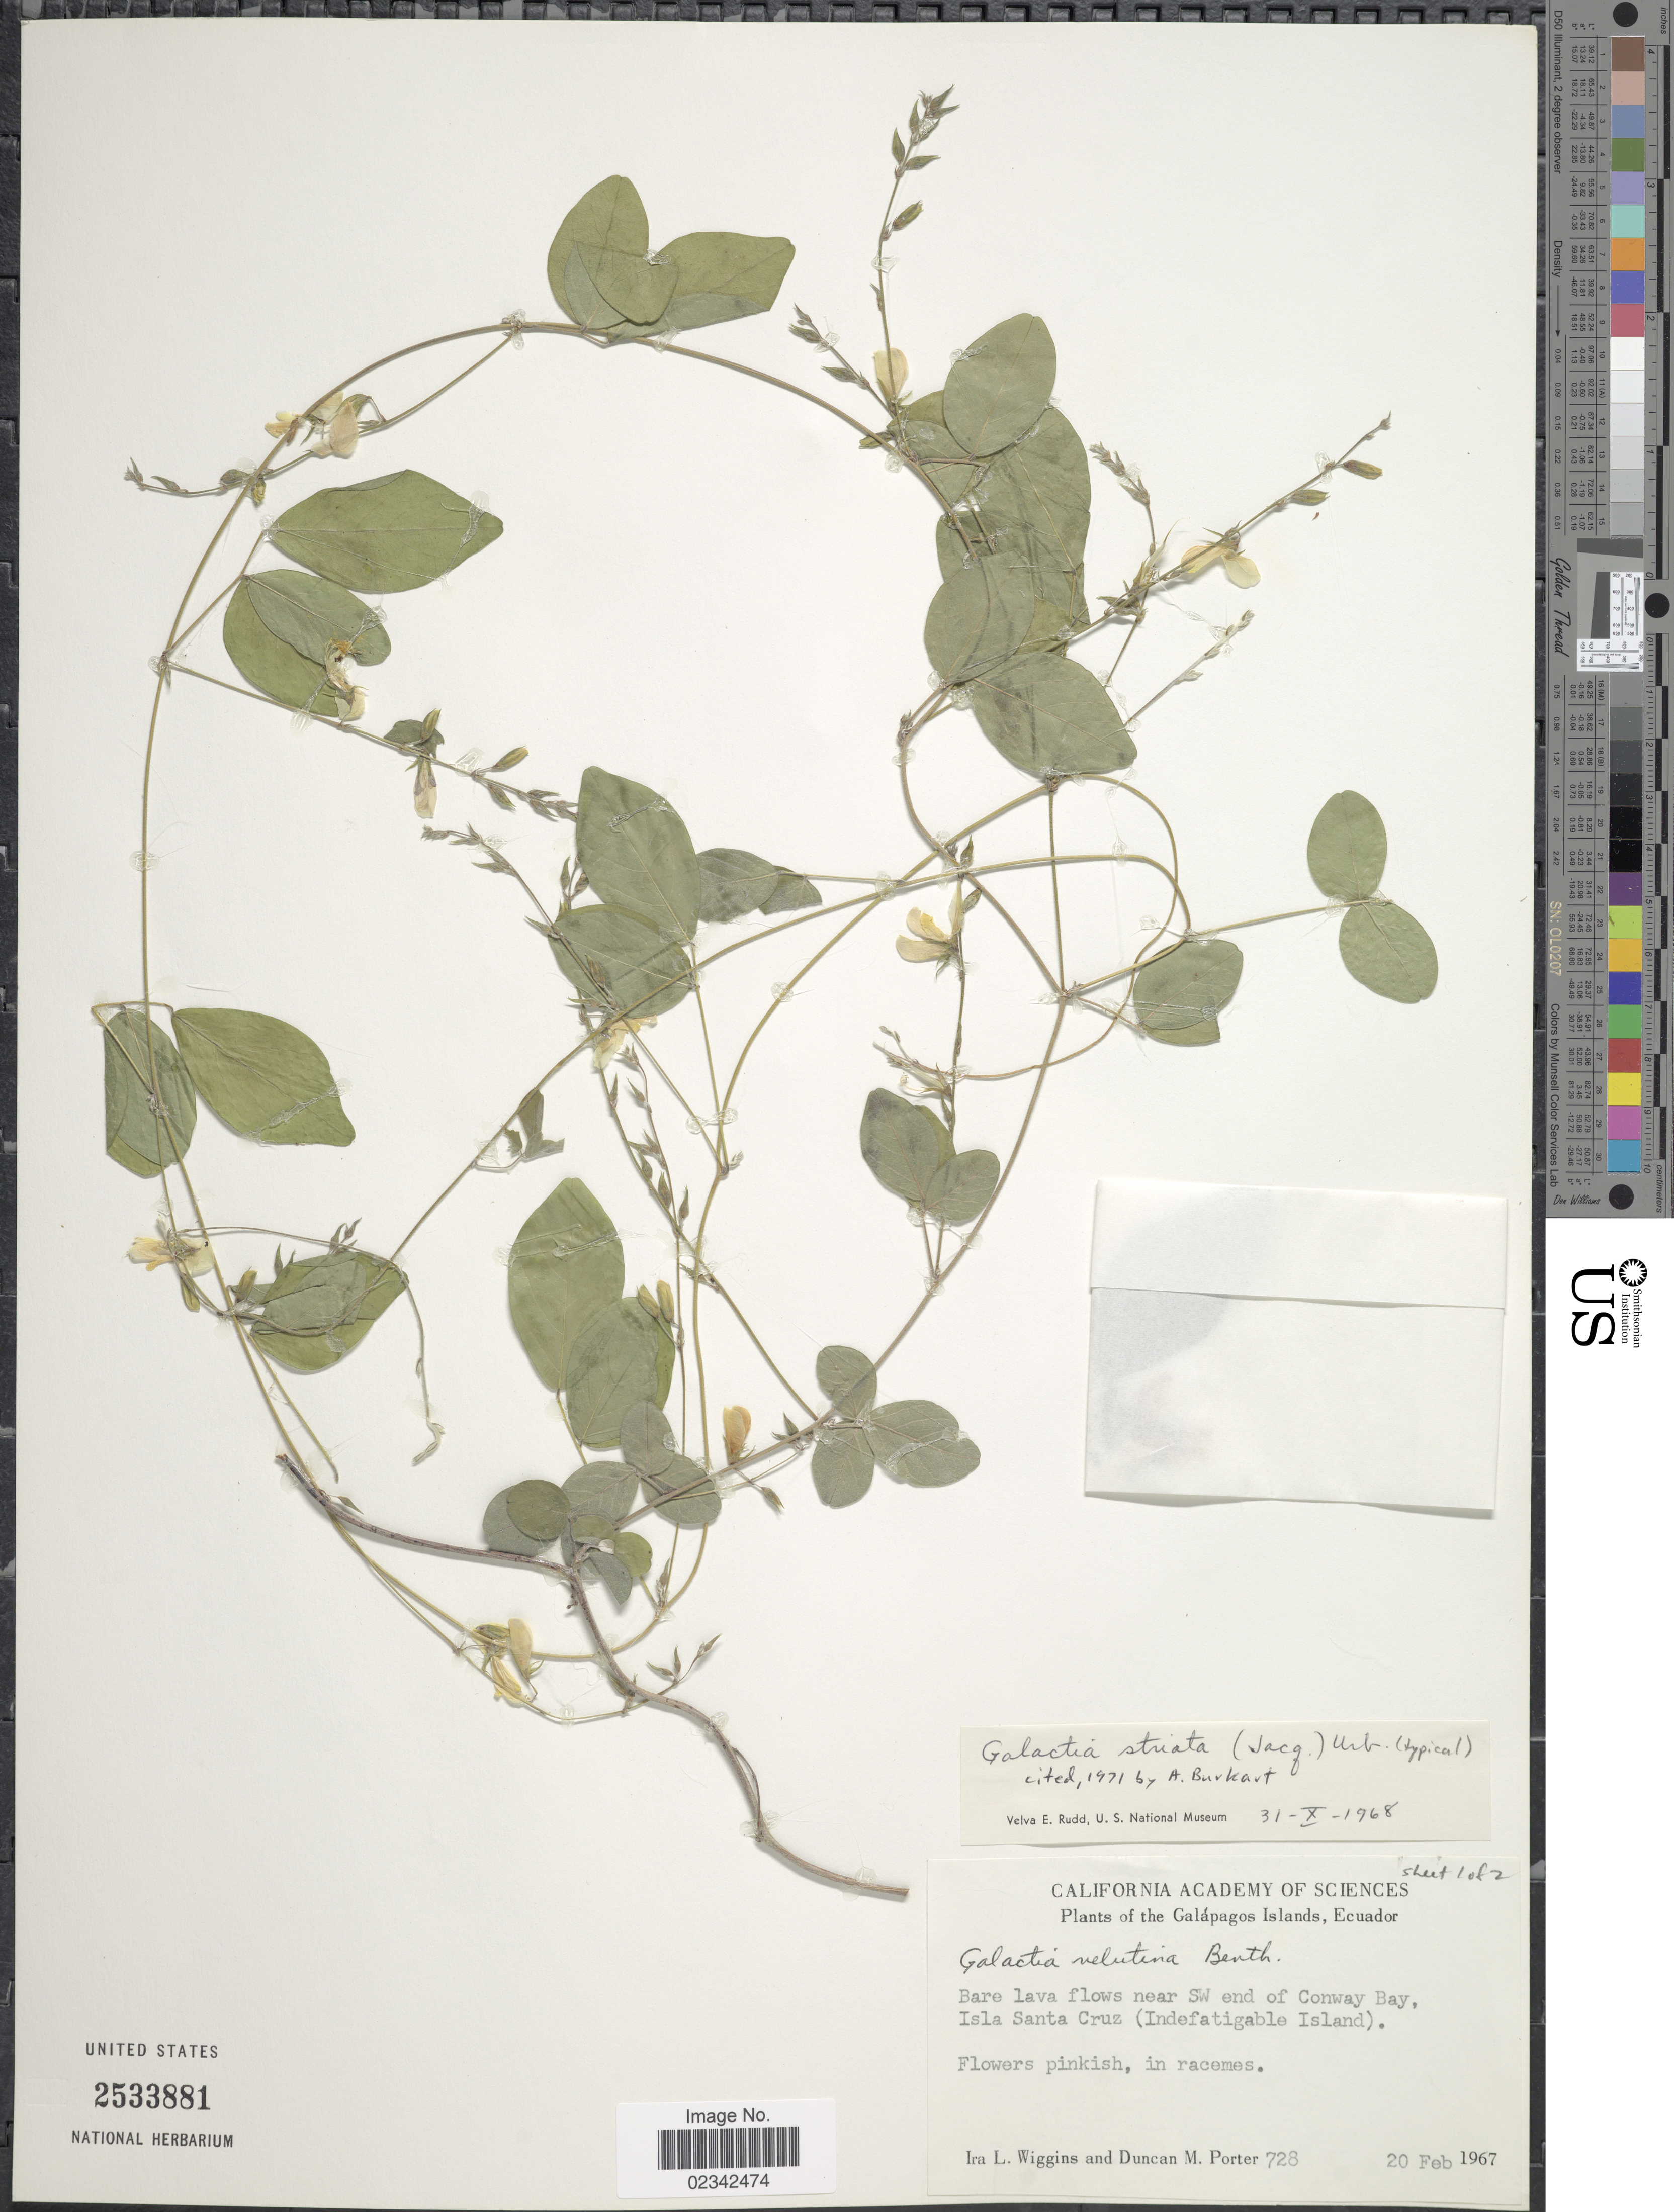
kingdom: Plantae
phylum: Tracheophyta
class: Magnoliopsida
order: Fabales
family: Fabaceae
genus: Galactia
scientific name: Galactia striata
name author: (Jacq.) Urb.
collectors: I. L. Wiggins & D. Porter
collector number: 728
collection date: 1967-02-20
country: Ecuador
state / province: Colón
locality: Galapagos Islands, near SW end of Conway Bay, Isla Santa Cruz (Indefatigable Island)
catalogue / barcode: US 2533881